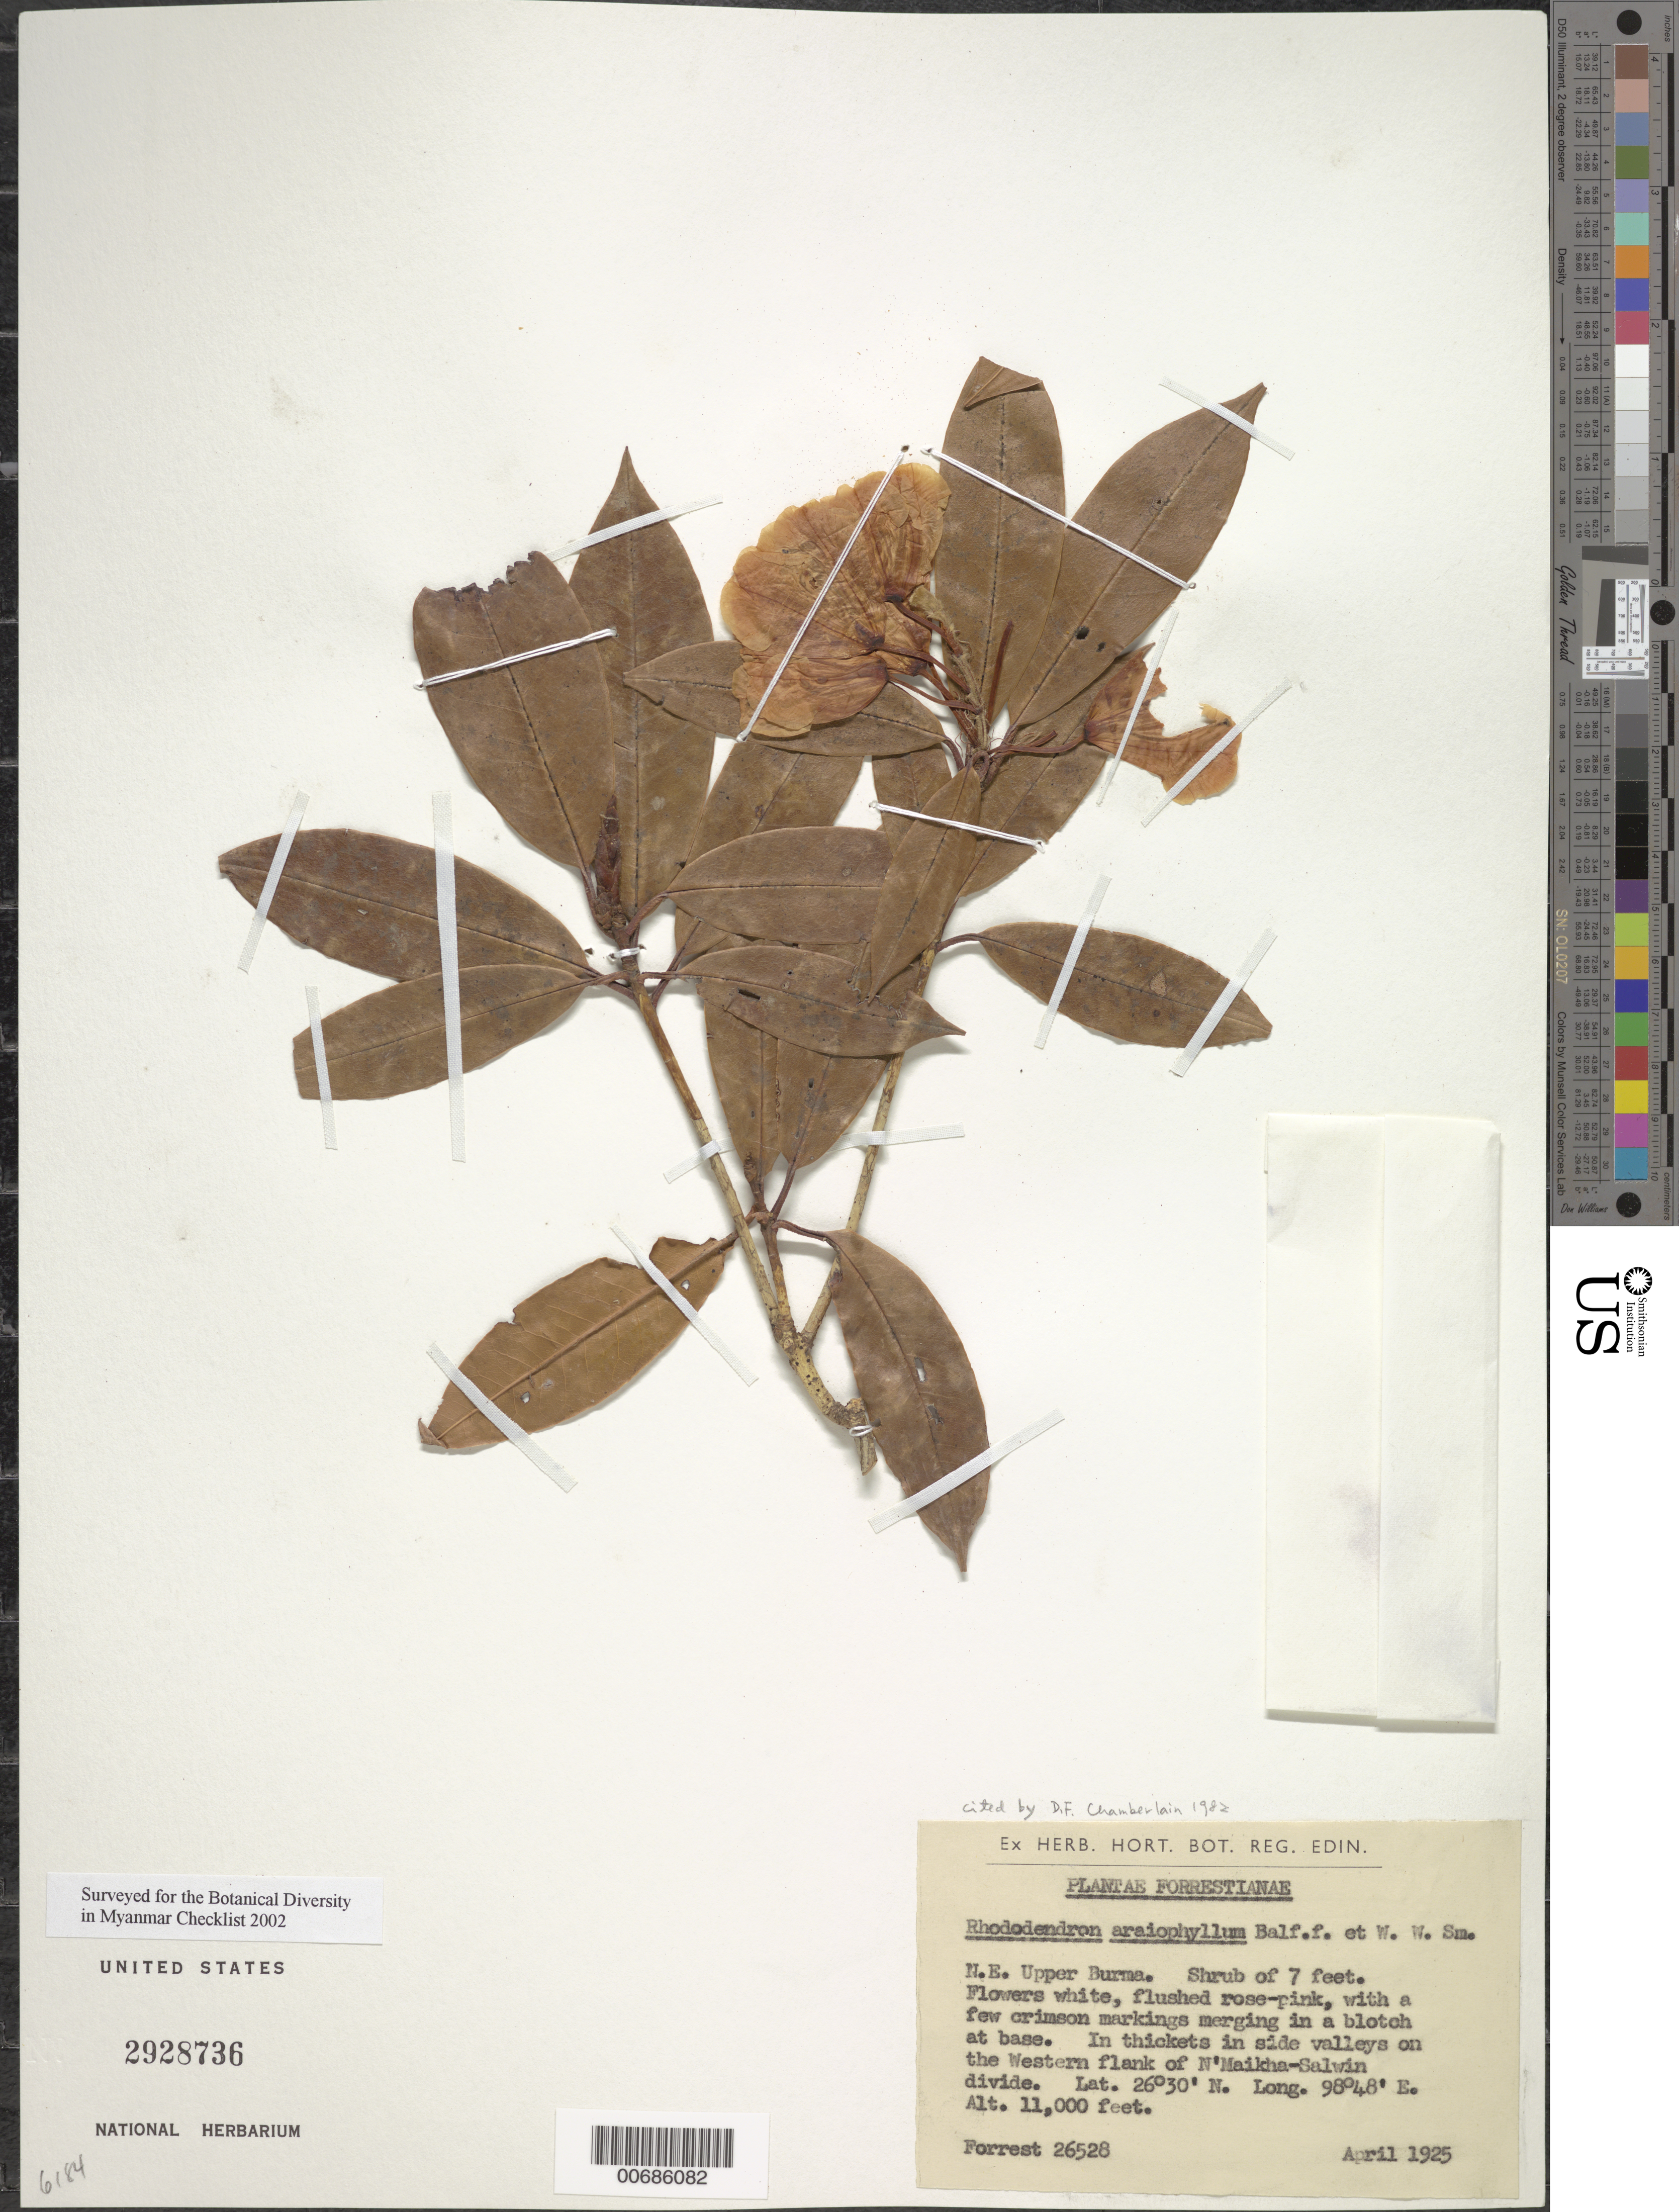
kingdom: Plantae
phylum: Tracheophyta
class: Magnoliopsida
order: Ericales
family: Ericaceae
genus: Rhododendron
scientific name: Rhododendron araiophyllum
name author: Balf. f. & W.W. Sm.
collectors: G. Forrest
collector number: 26528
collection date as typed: Apr 1925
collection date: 1925-04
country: Myanmar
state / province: Kachin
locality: N'Maikha-Salwin Divide, W flank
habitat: Thickets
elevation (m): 3353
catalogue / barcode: US 2928736